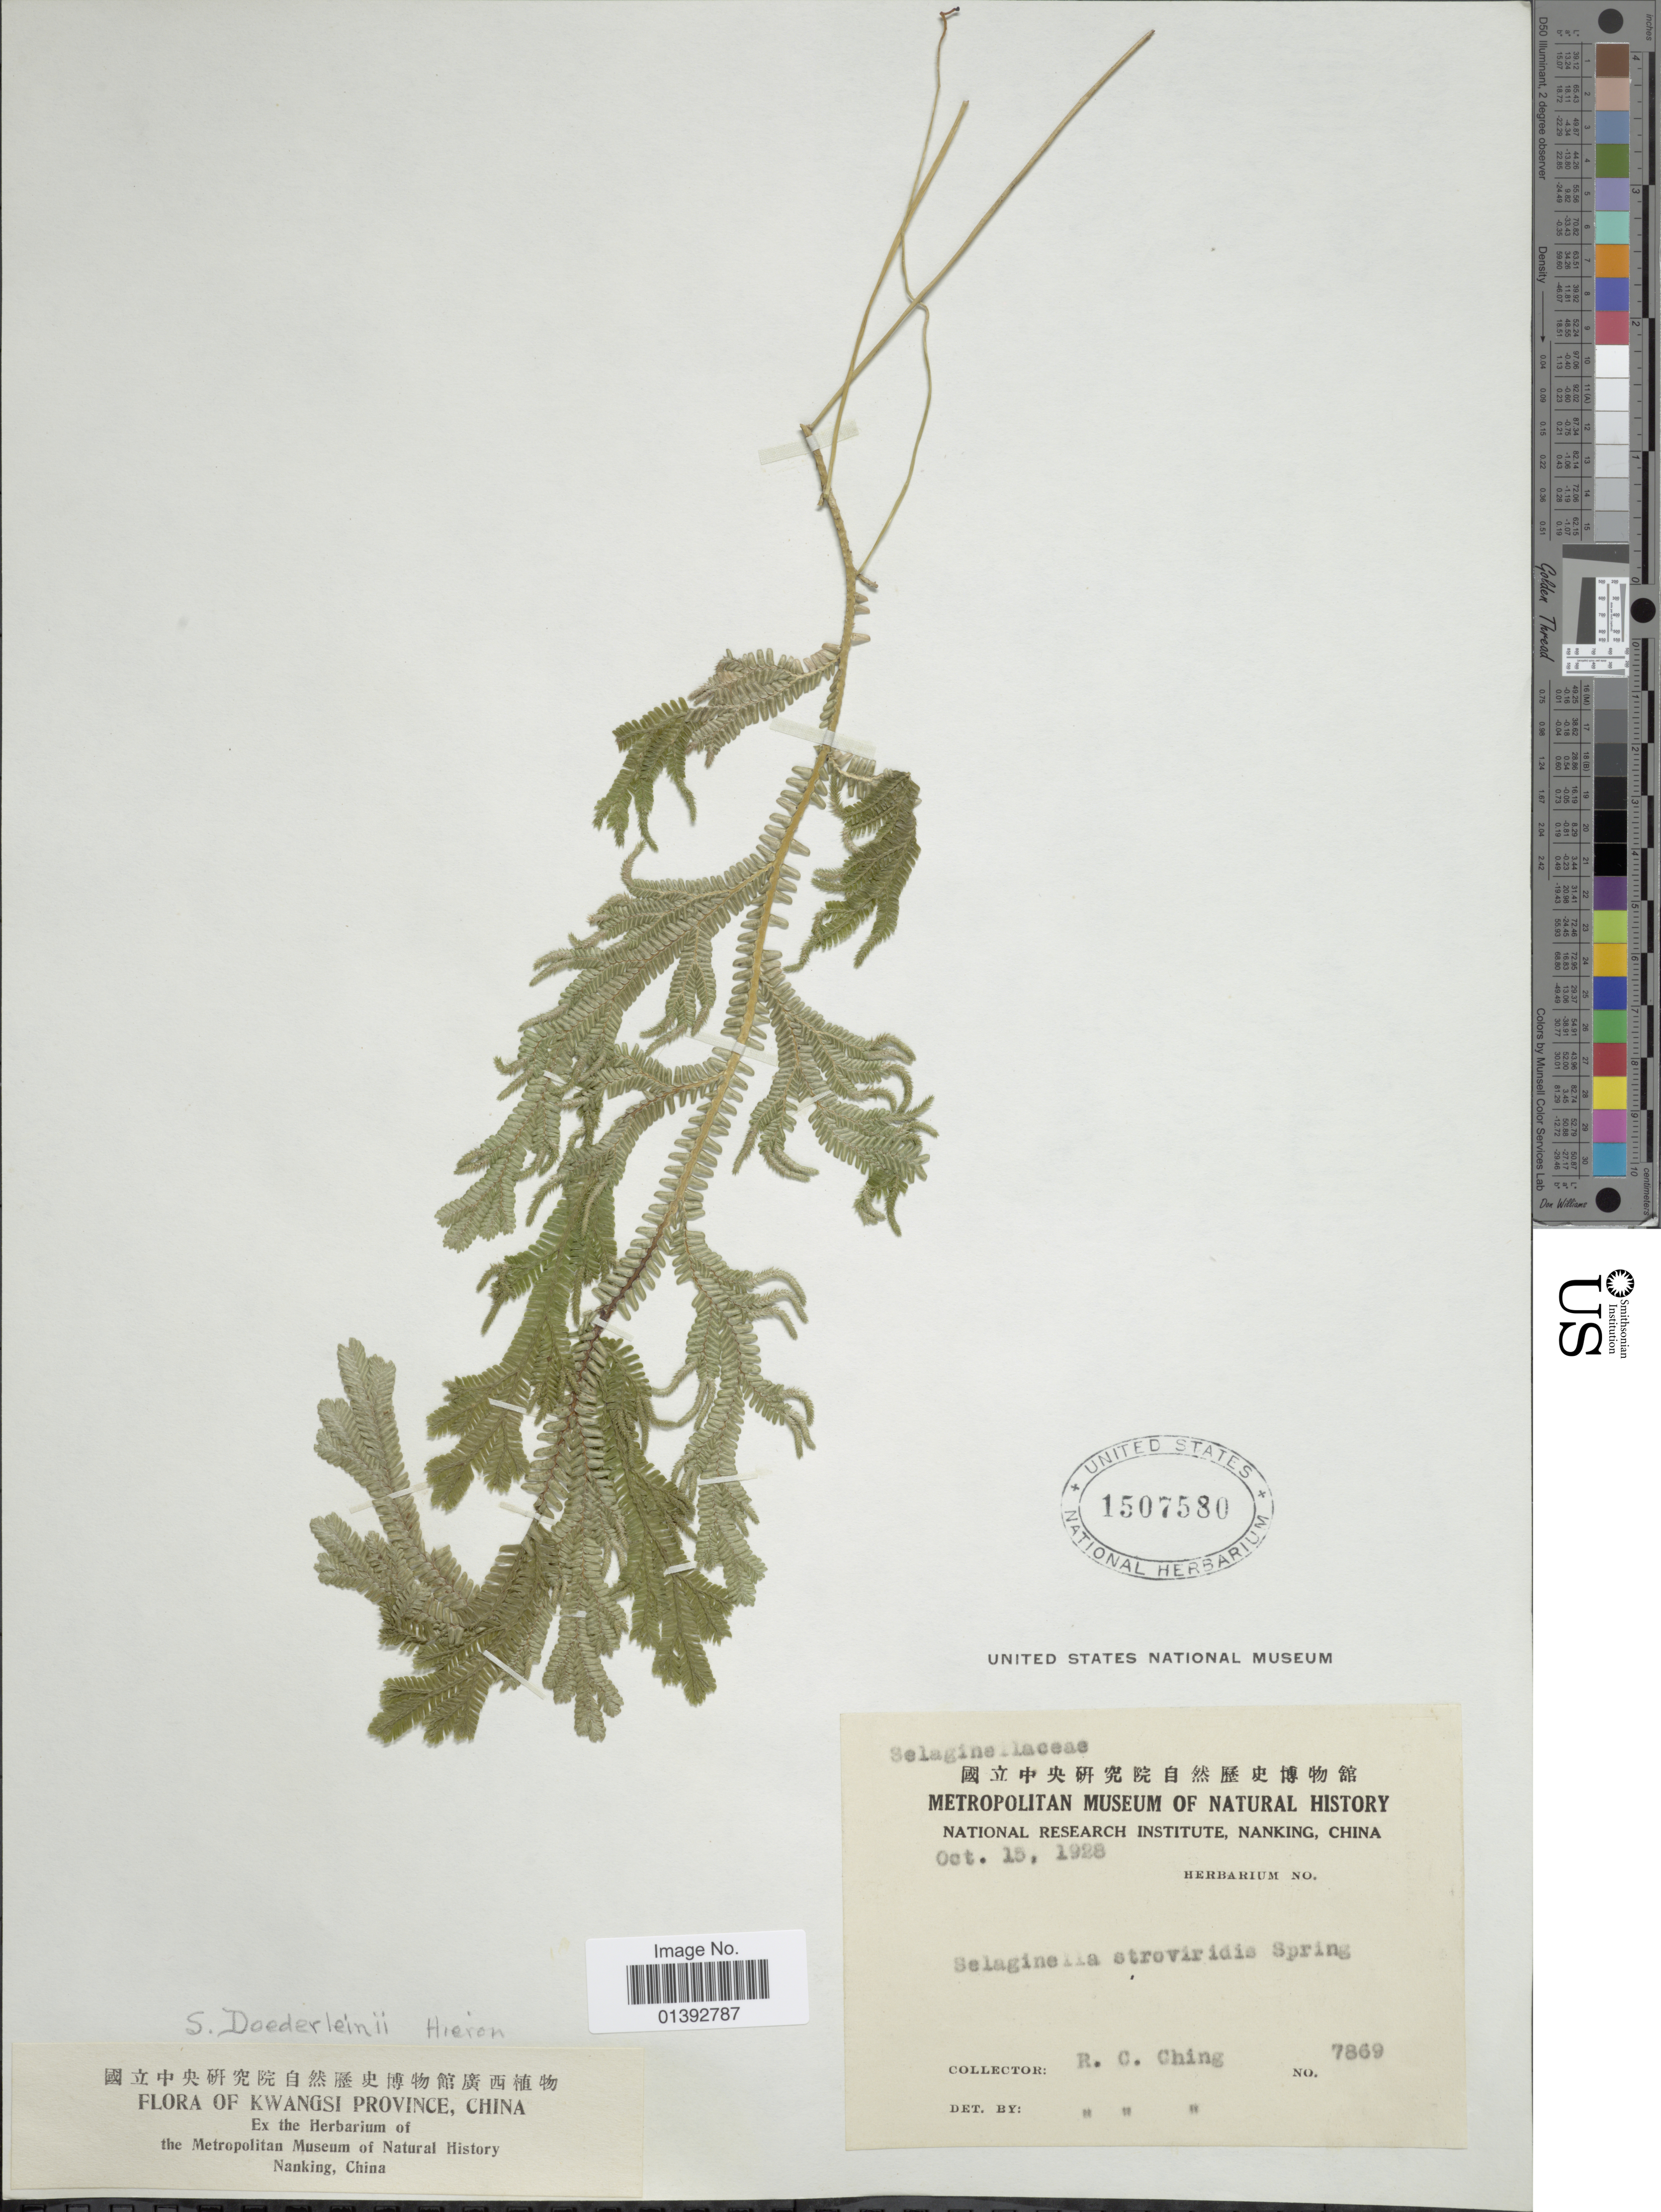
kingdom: Plantae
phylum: Tracheophyta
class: Lycopodiopsida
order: Selaginellales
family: Selaginellaceae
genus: Selaginella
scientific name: Selaginella doederleinii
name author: Hieron.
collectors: R. C. Ching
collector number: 7869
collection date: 1928-10-15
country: China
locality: Kwangsi Province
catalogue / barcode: US 1507580